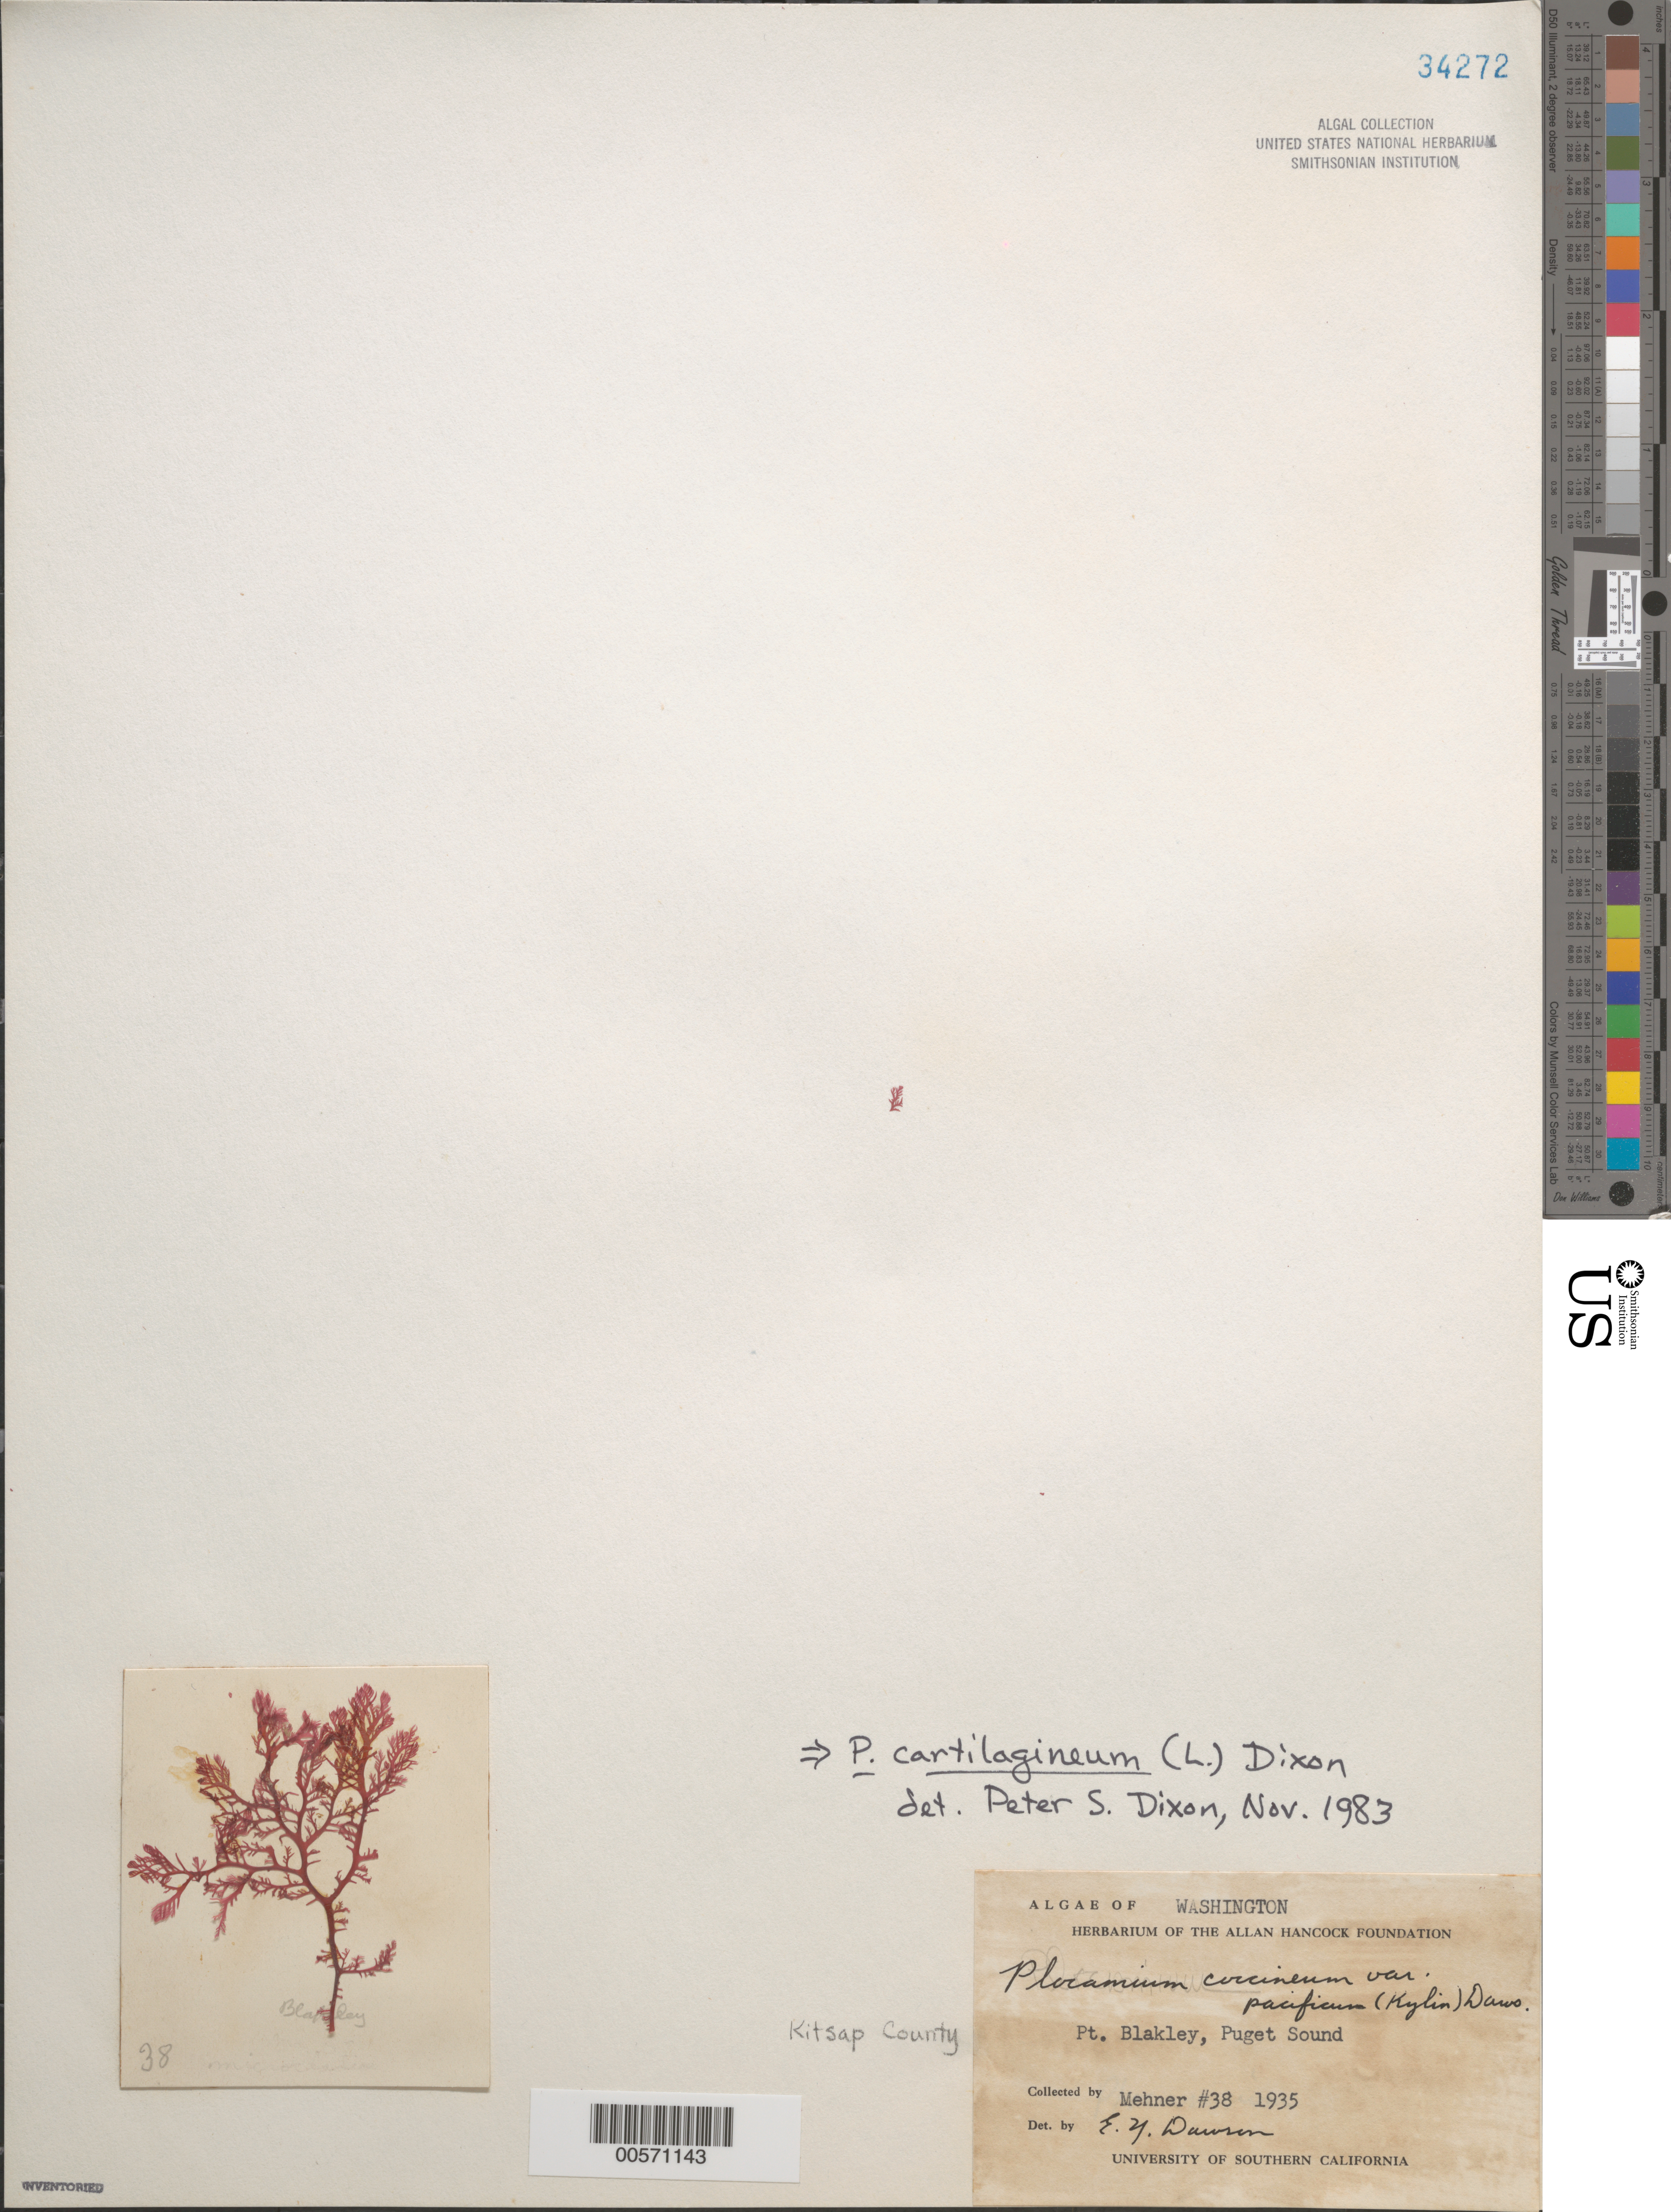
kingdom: Plantae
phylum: Rhodophyta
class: Florideophyceae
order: Plocamiales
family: Plocamiaceae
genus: Plocamium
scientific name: Plocamium cartilagineum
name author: (L.) P.S. Dixon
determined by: Dixon, P. S.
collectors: A. Mehner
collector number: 38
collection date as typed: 1935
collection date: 1935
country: United States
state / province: Washington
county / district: Kitsap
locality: Port Blakely, Puget Sound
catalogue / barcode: US 34272